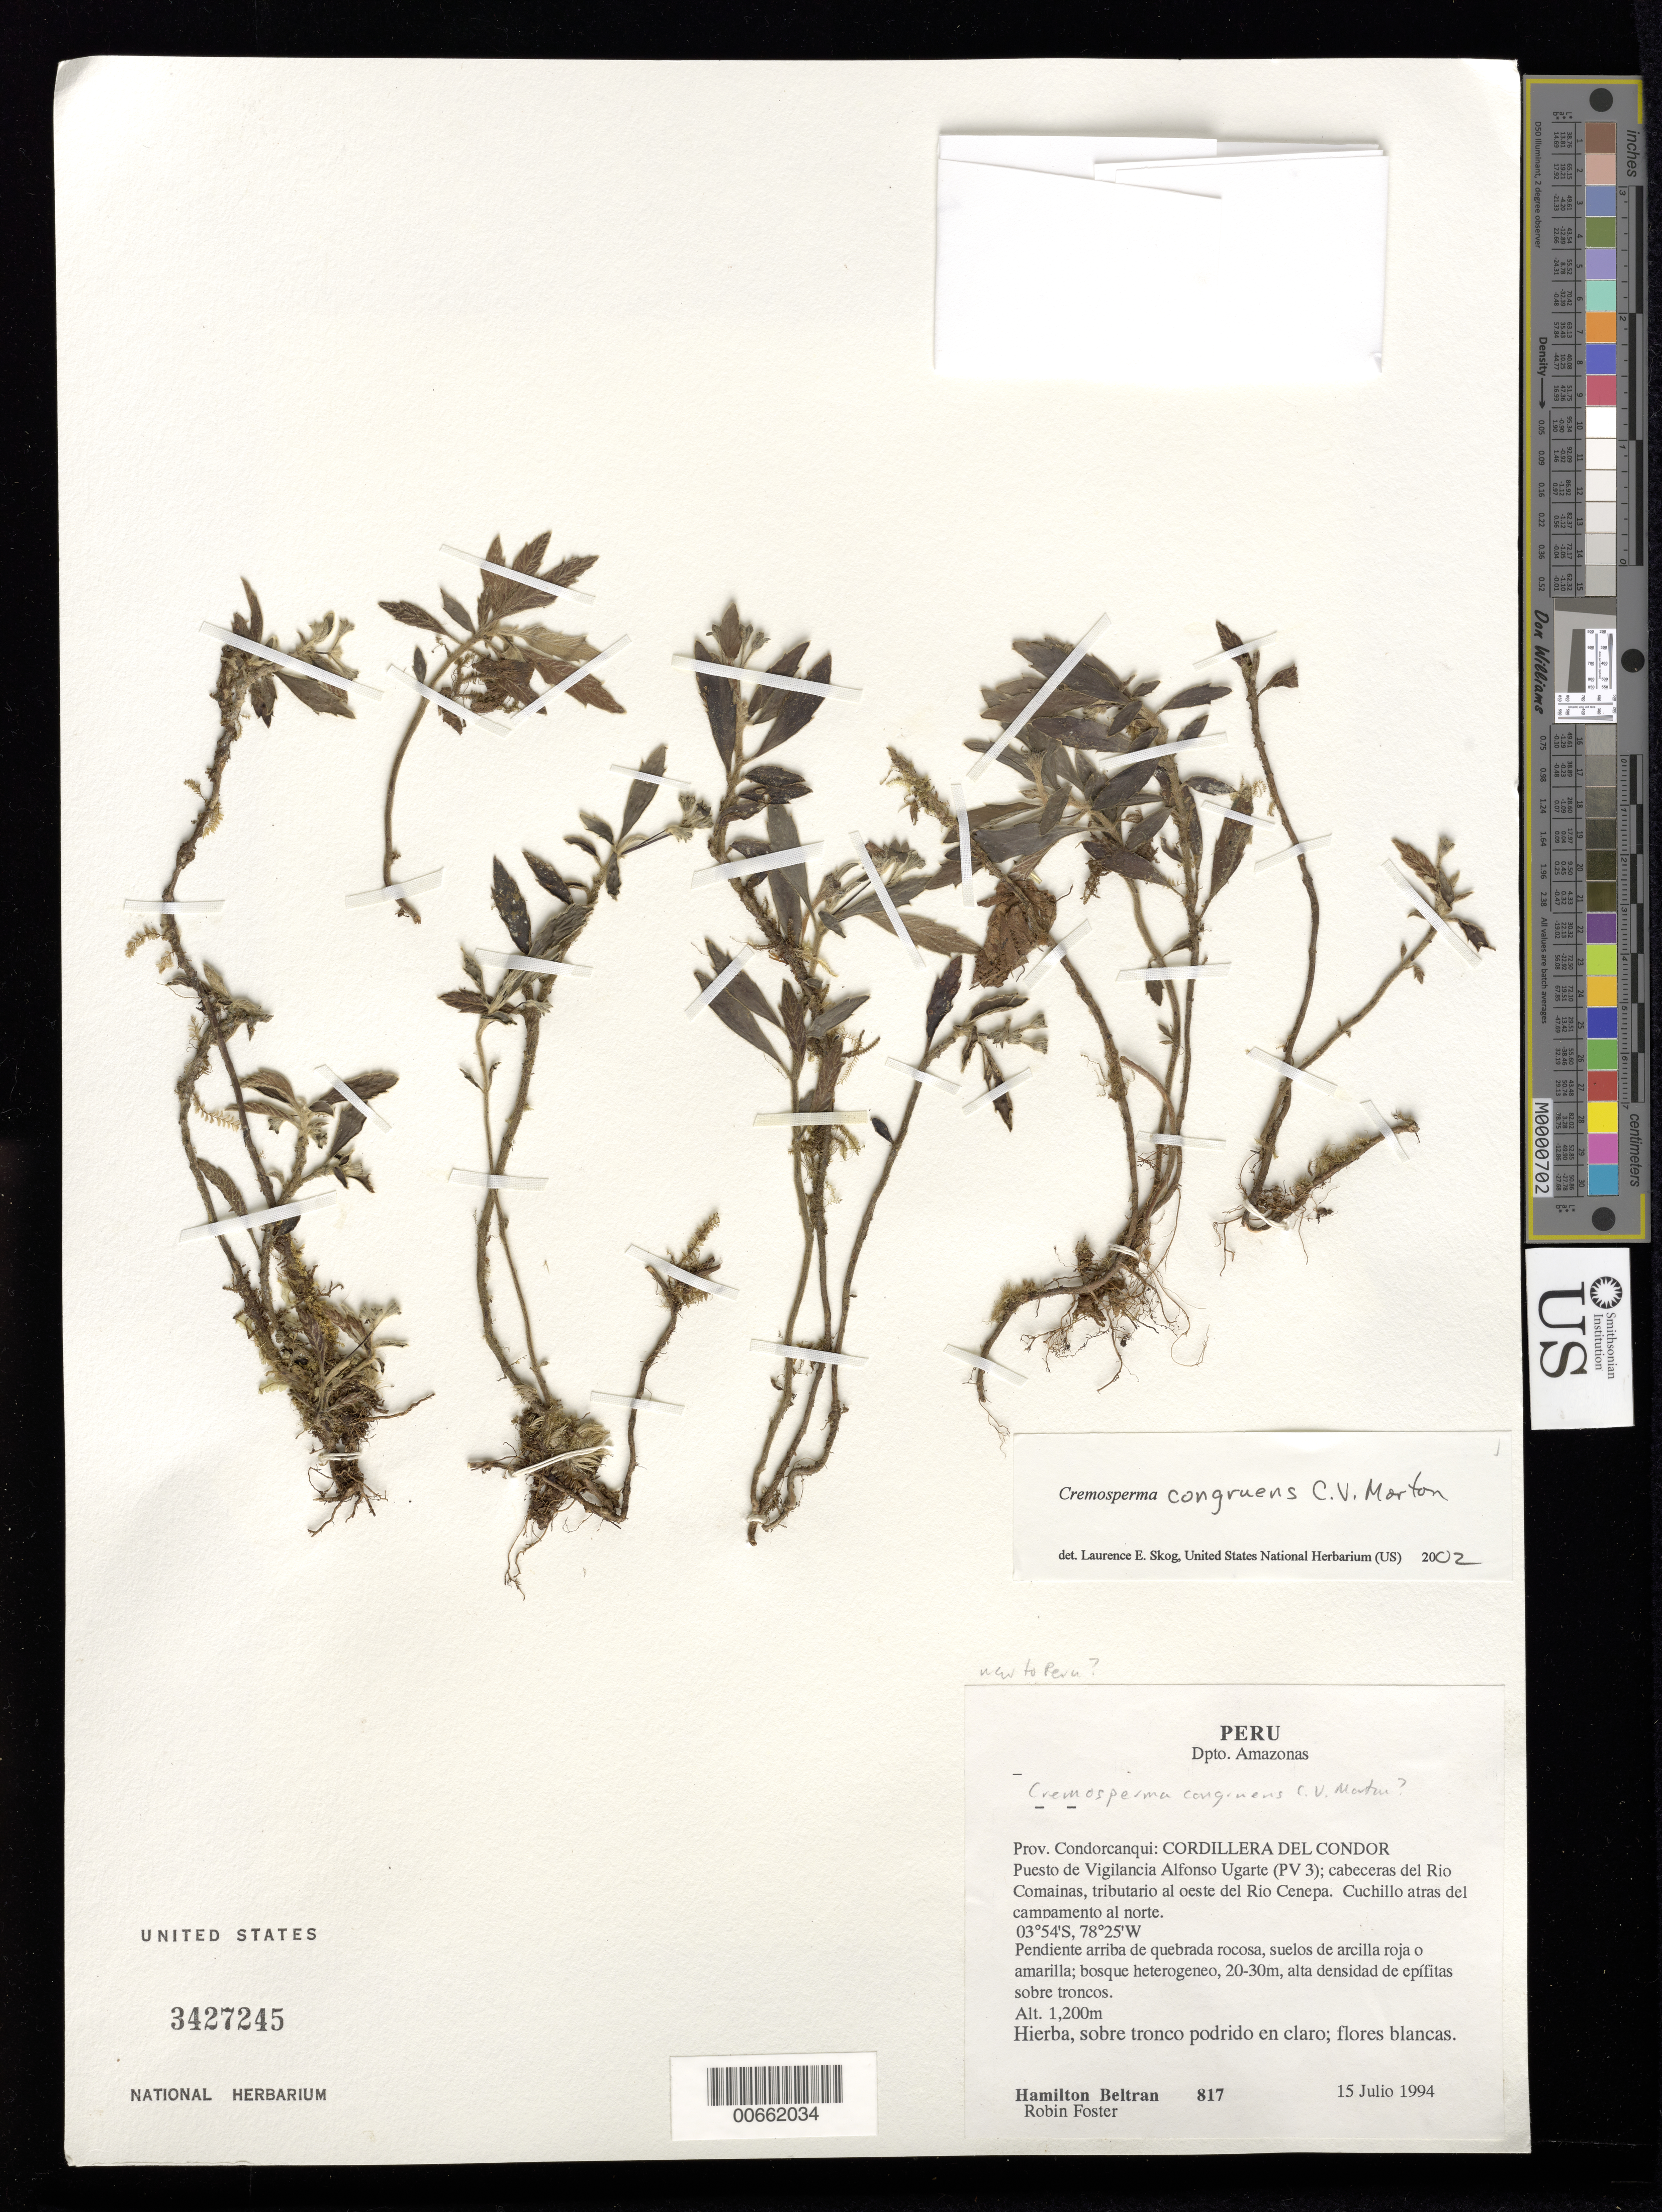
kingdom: Plantae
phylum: Tracheophyta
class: Magnoliopsida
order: Lamiales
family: Gesneriaceae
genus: Cremosperma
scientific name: Cremosperma congruens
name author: C.V. Morton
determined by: Skog, Laurence E.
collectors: H. Beltran & R. Foster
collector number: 817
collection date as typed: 15 Jul 1994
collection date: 1994-07-15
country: Peru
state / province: Amazonas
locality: Prov. Condorcanqui, Cordillera del Condor; Puesto de Vigilancia Alfonso Ugarte (PV 3); cabeceras del Rio Comainas, tributario al oeste del Rio Cenepa; cuchillo atrás del campamento al norte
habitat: Pendiente arriba de quebrada rocosa, suelos de arcilla roja o amarilla; bosque heterogeneo, 20-30 m, densidad de epífitas sobre troncos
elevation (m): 1200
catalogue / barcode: US 3427245